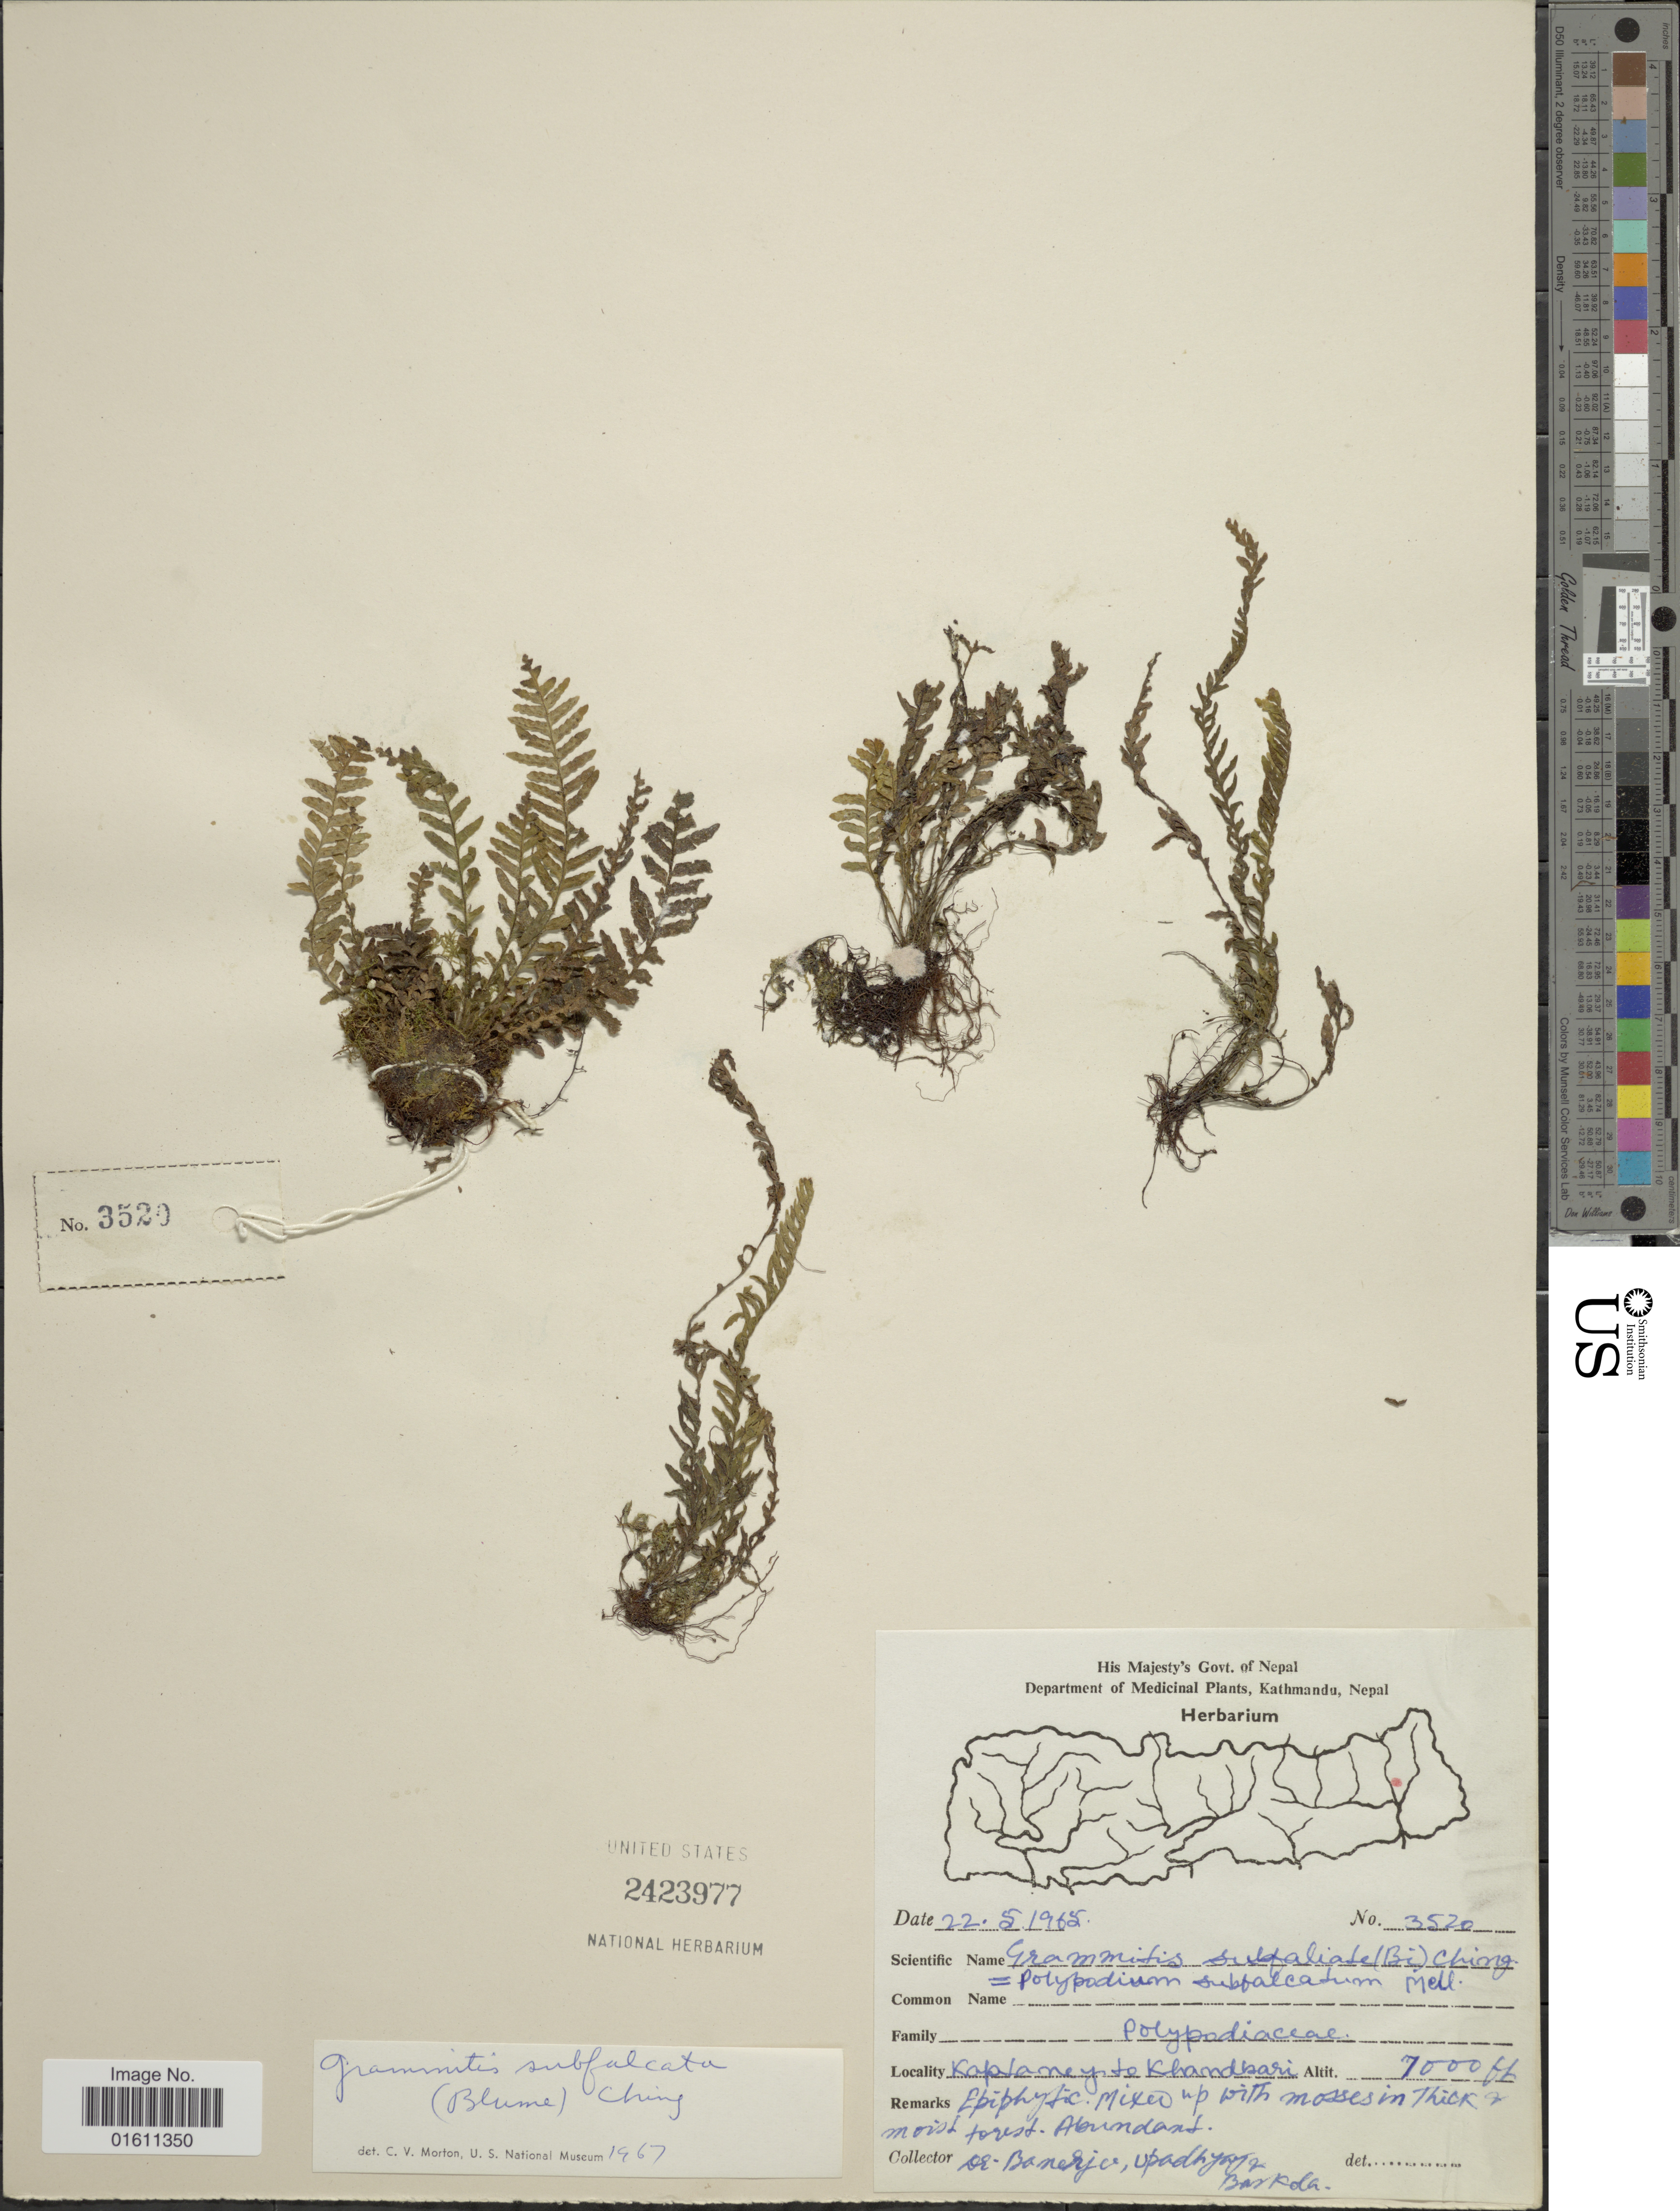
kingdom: Plantae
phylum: Tracheophyta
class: Polypodiopsida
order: Polypodiales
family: Polypodiaceae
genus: Tomophyllum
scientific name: Tomophyllum donianum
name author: (Spreng.) Fraser-Jenk. & Parris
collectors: -. Banerjee, Upadhyay, -- & Baskola, --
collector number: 3520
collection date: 1965-05-22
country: Nepal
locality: Kaplaney to Khandrari.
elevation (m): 2134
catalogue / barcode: US 2423977